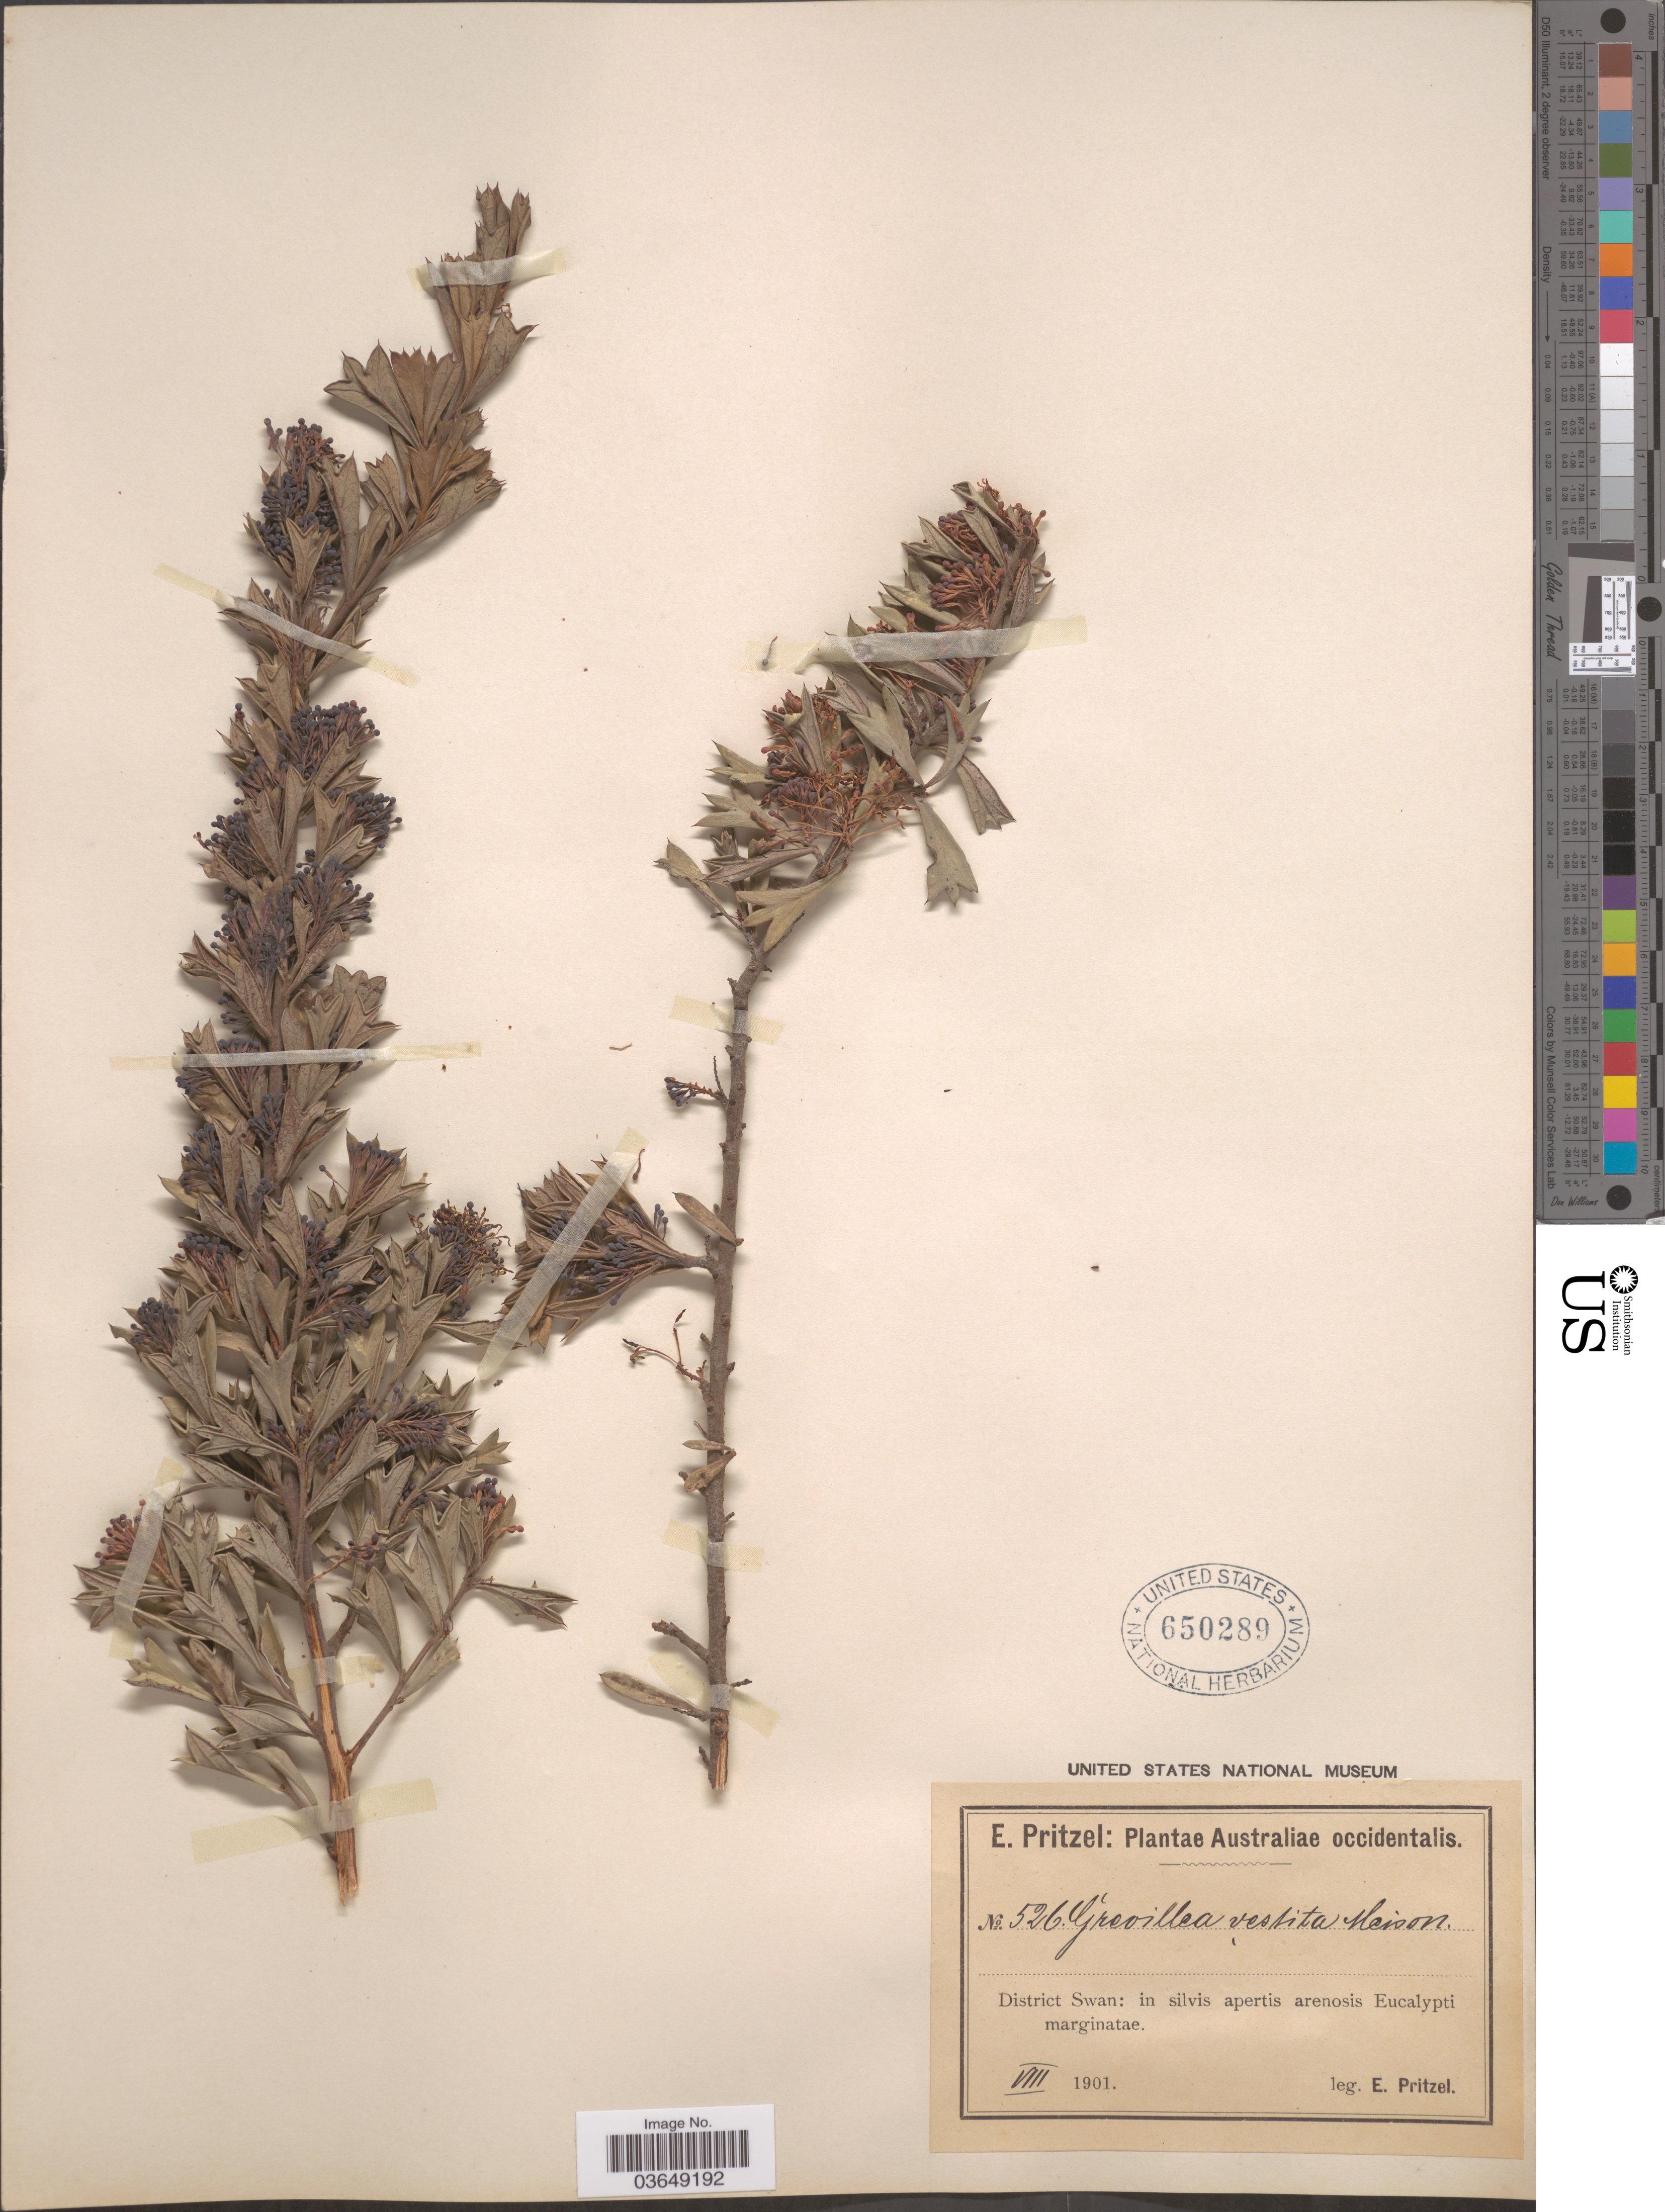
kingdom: Plantae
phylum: Tracheophyta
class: Magnoliopsida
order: Proteales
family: Proteaceae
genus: Grevillea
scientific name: Grevillea vestita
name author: (Endl.) Meisn.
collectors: E. G. Pritzel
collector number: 526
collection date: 1901-08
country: Australia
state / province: Western Australia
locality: Australiae occidentalis. District Swan.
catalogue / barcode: US 650289